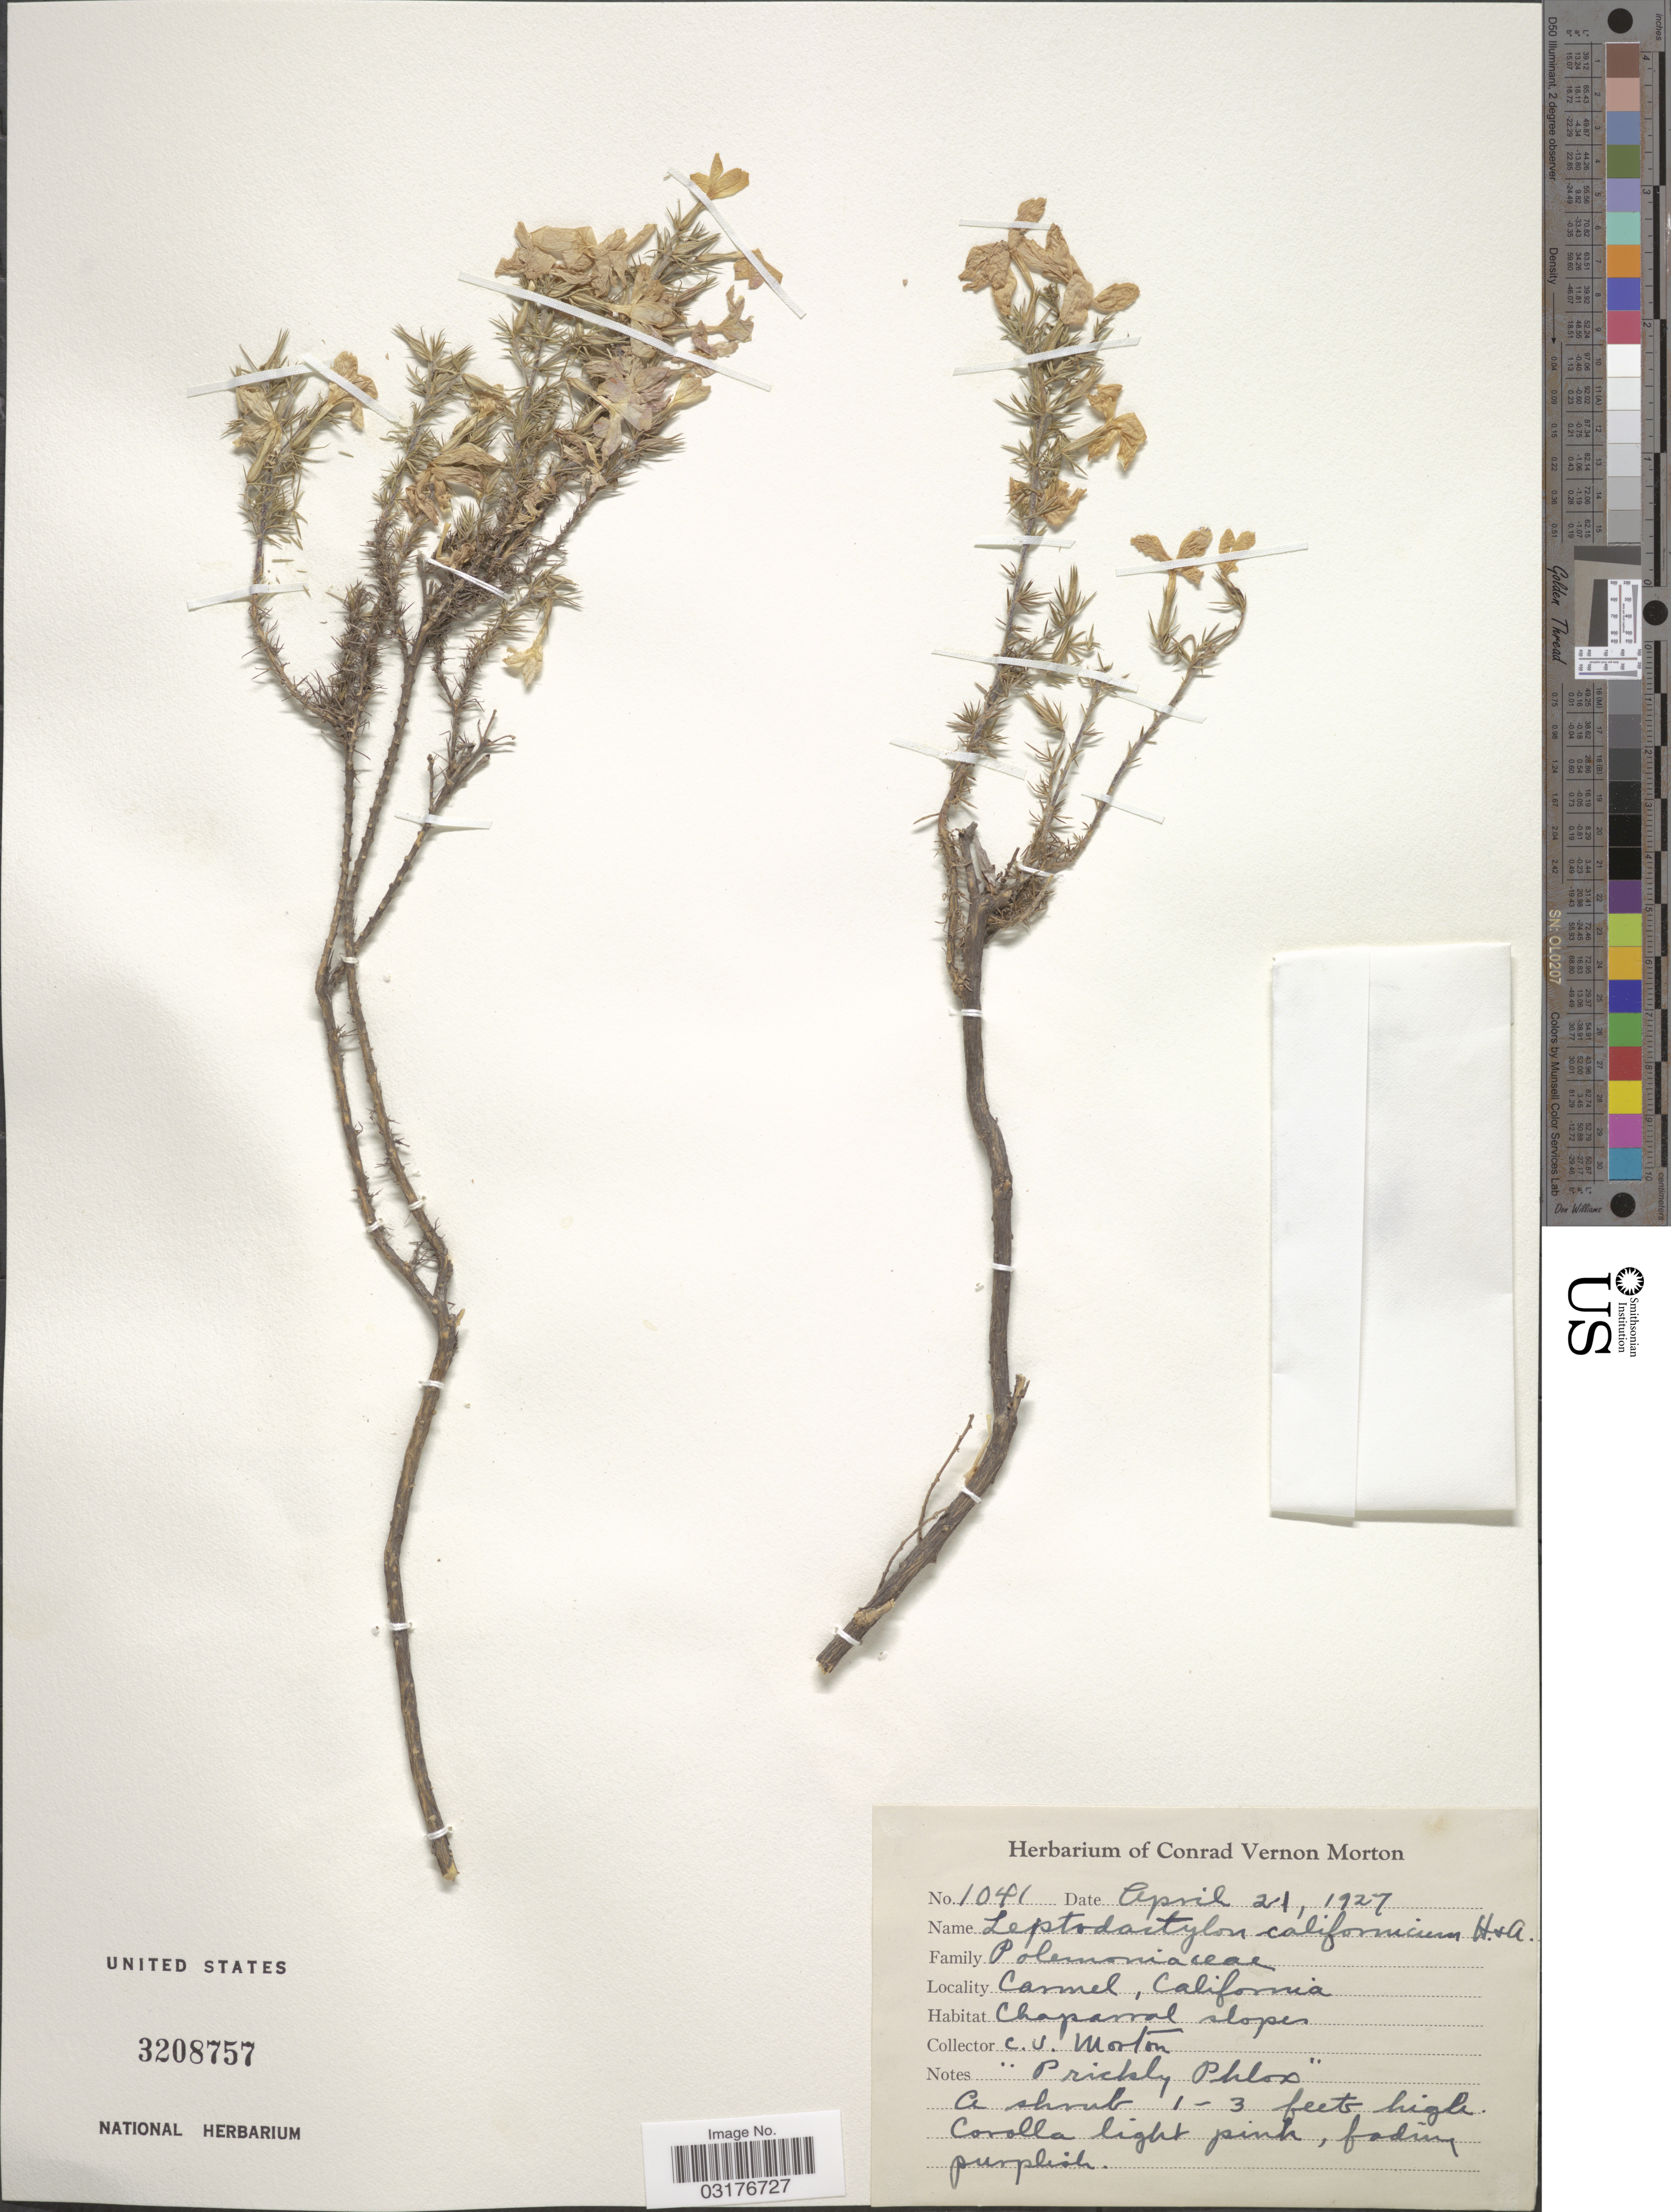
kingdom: Plantae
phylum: Tracheophyta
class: Magnoliopsida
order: Ericales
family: Polemoniaceae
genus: Linanthus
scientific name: Linanthus californicus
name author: (Hook. & Arn.) J.M. Porter & L.A. Johnson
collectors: C. V. Morton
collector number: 1041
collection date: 1927-04-21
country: United States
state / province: California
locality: Carmel.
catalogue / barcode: US 3208757